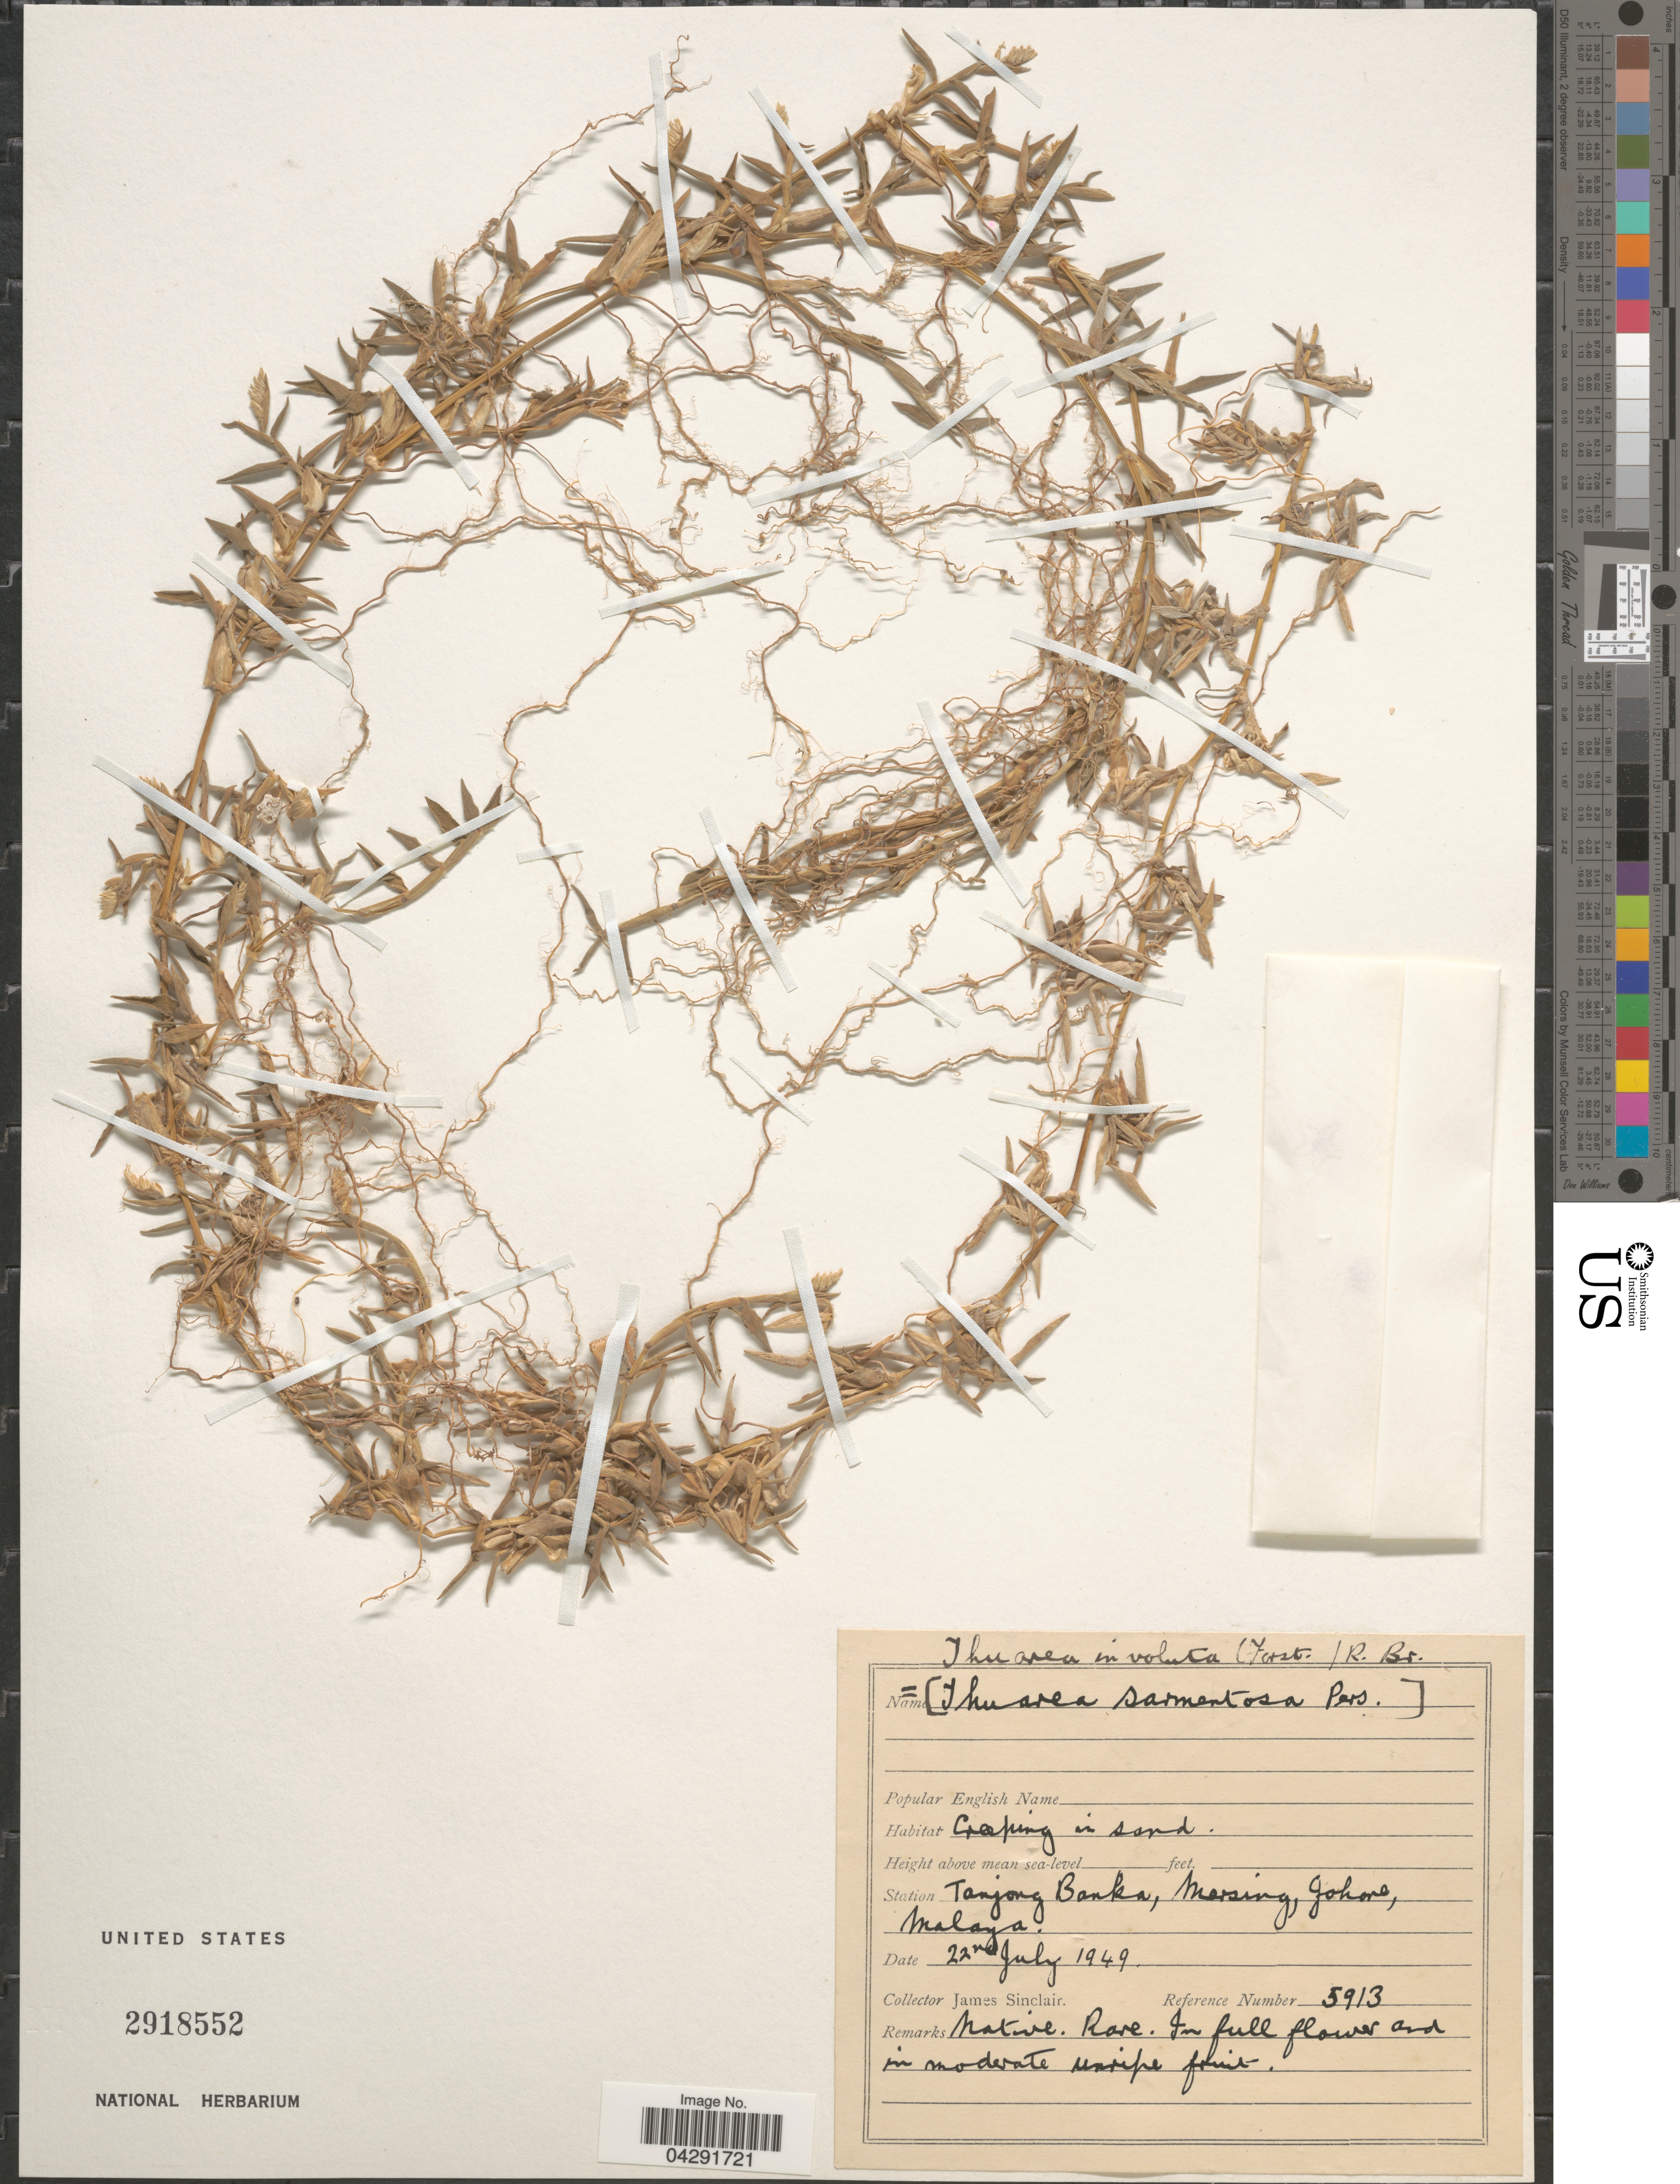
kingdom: Plantae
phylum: Tracheophyta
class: Liliopsida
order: Poales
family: Poaceae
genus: Thuarea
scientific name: Thuarea involuta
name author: (G. Forst.) R. Br. ex Sm.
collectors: J. Sinclair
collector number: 5913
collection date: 1949-07-22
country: Malaysia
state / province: Johor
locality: Station Tanjong Banka, Marsing, Johore.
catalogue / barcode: US 2918552